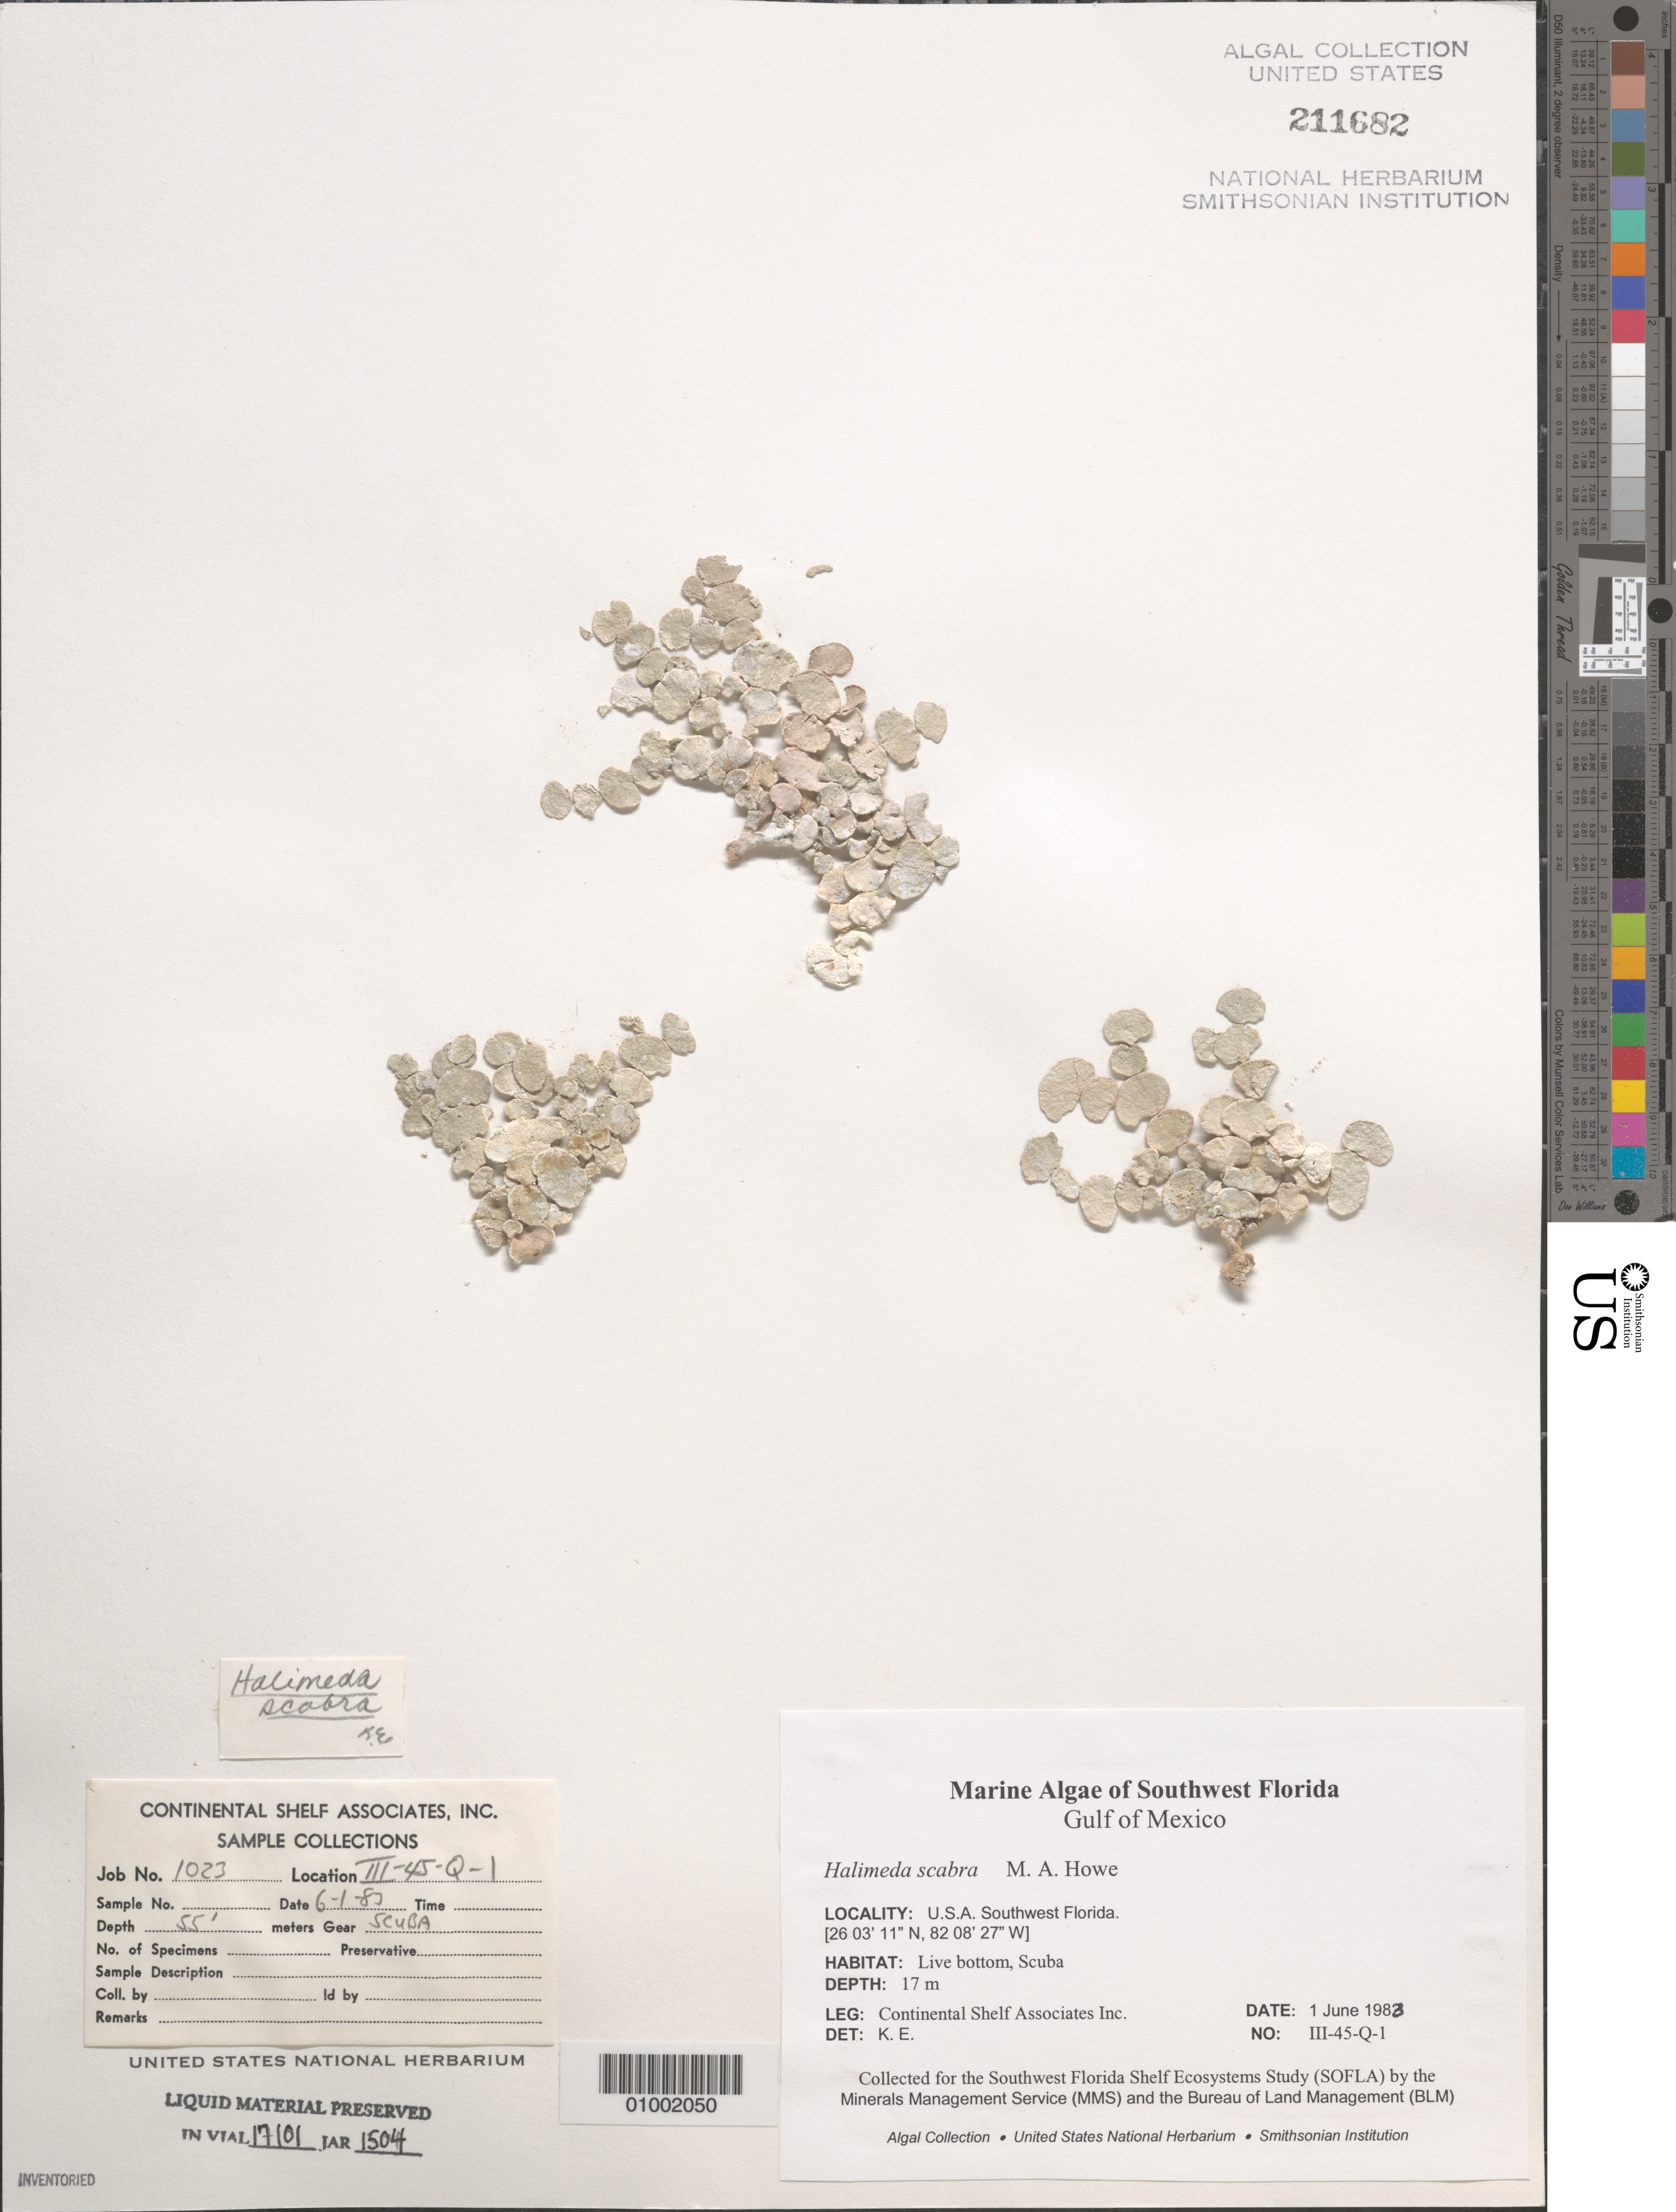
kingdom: Plantae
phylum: Chlorophyta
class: Ulvophyceae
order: Bryopsidales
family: Halimedaceae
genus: Halimeda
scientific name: Halimeda scabra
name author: M. Howe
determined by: E., K.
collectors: Continental Shelf Associates Inc.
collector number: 1023-III-45-Q-1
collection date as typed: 01 Jun 1983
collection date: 1983-06-01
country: United States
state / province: Florida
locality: Gulf of Mexico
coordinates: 26 03'11"N, 82 08'27"W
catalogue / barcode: US 211682